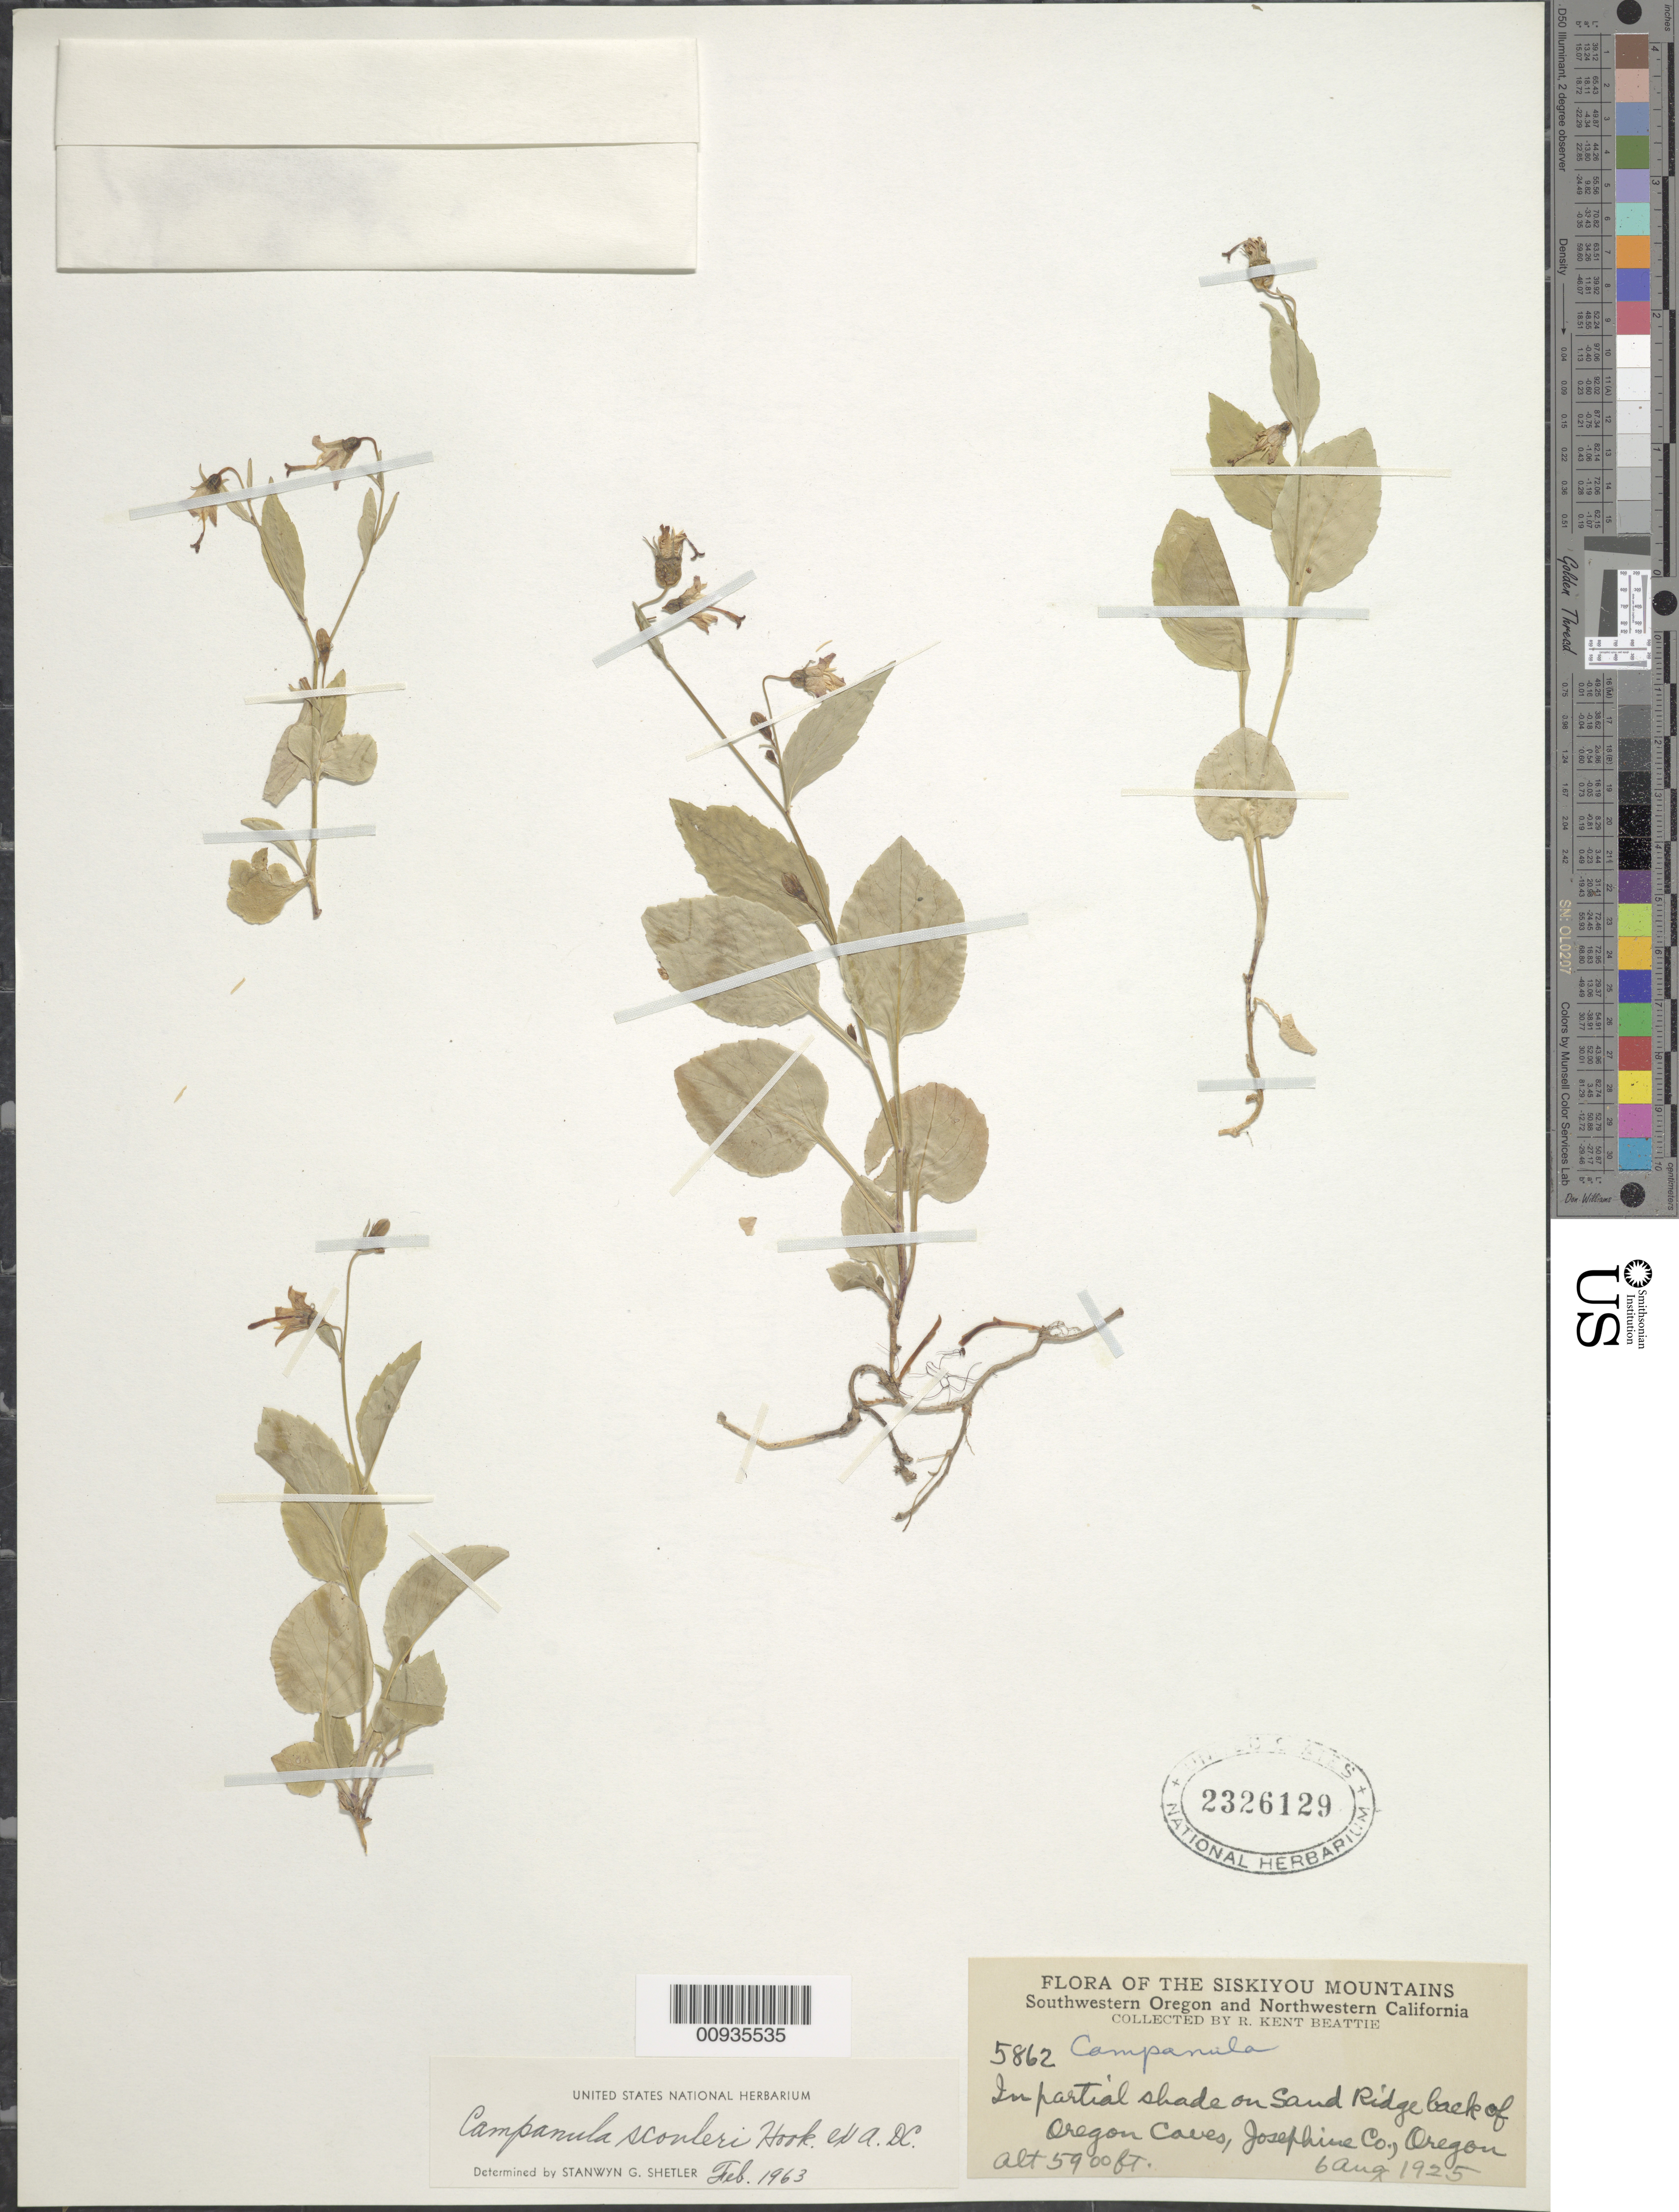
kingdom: Plantae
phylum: Tracheophyta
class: Magnoliopsida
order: Asterales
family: Campanulaceae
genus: Campanula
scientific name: Campanula scouleri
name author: Hook.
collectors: R. K. Beattie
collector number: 5862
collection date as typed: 06 Aug 1925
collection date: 1925-08-06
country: United States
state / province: Oregon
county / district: Josephine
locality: On Sand Ridge back of Oregon Caves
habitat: in partial shade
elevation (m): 1798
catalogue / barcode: US 2326129